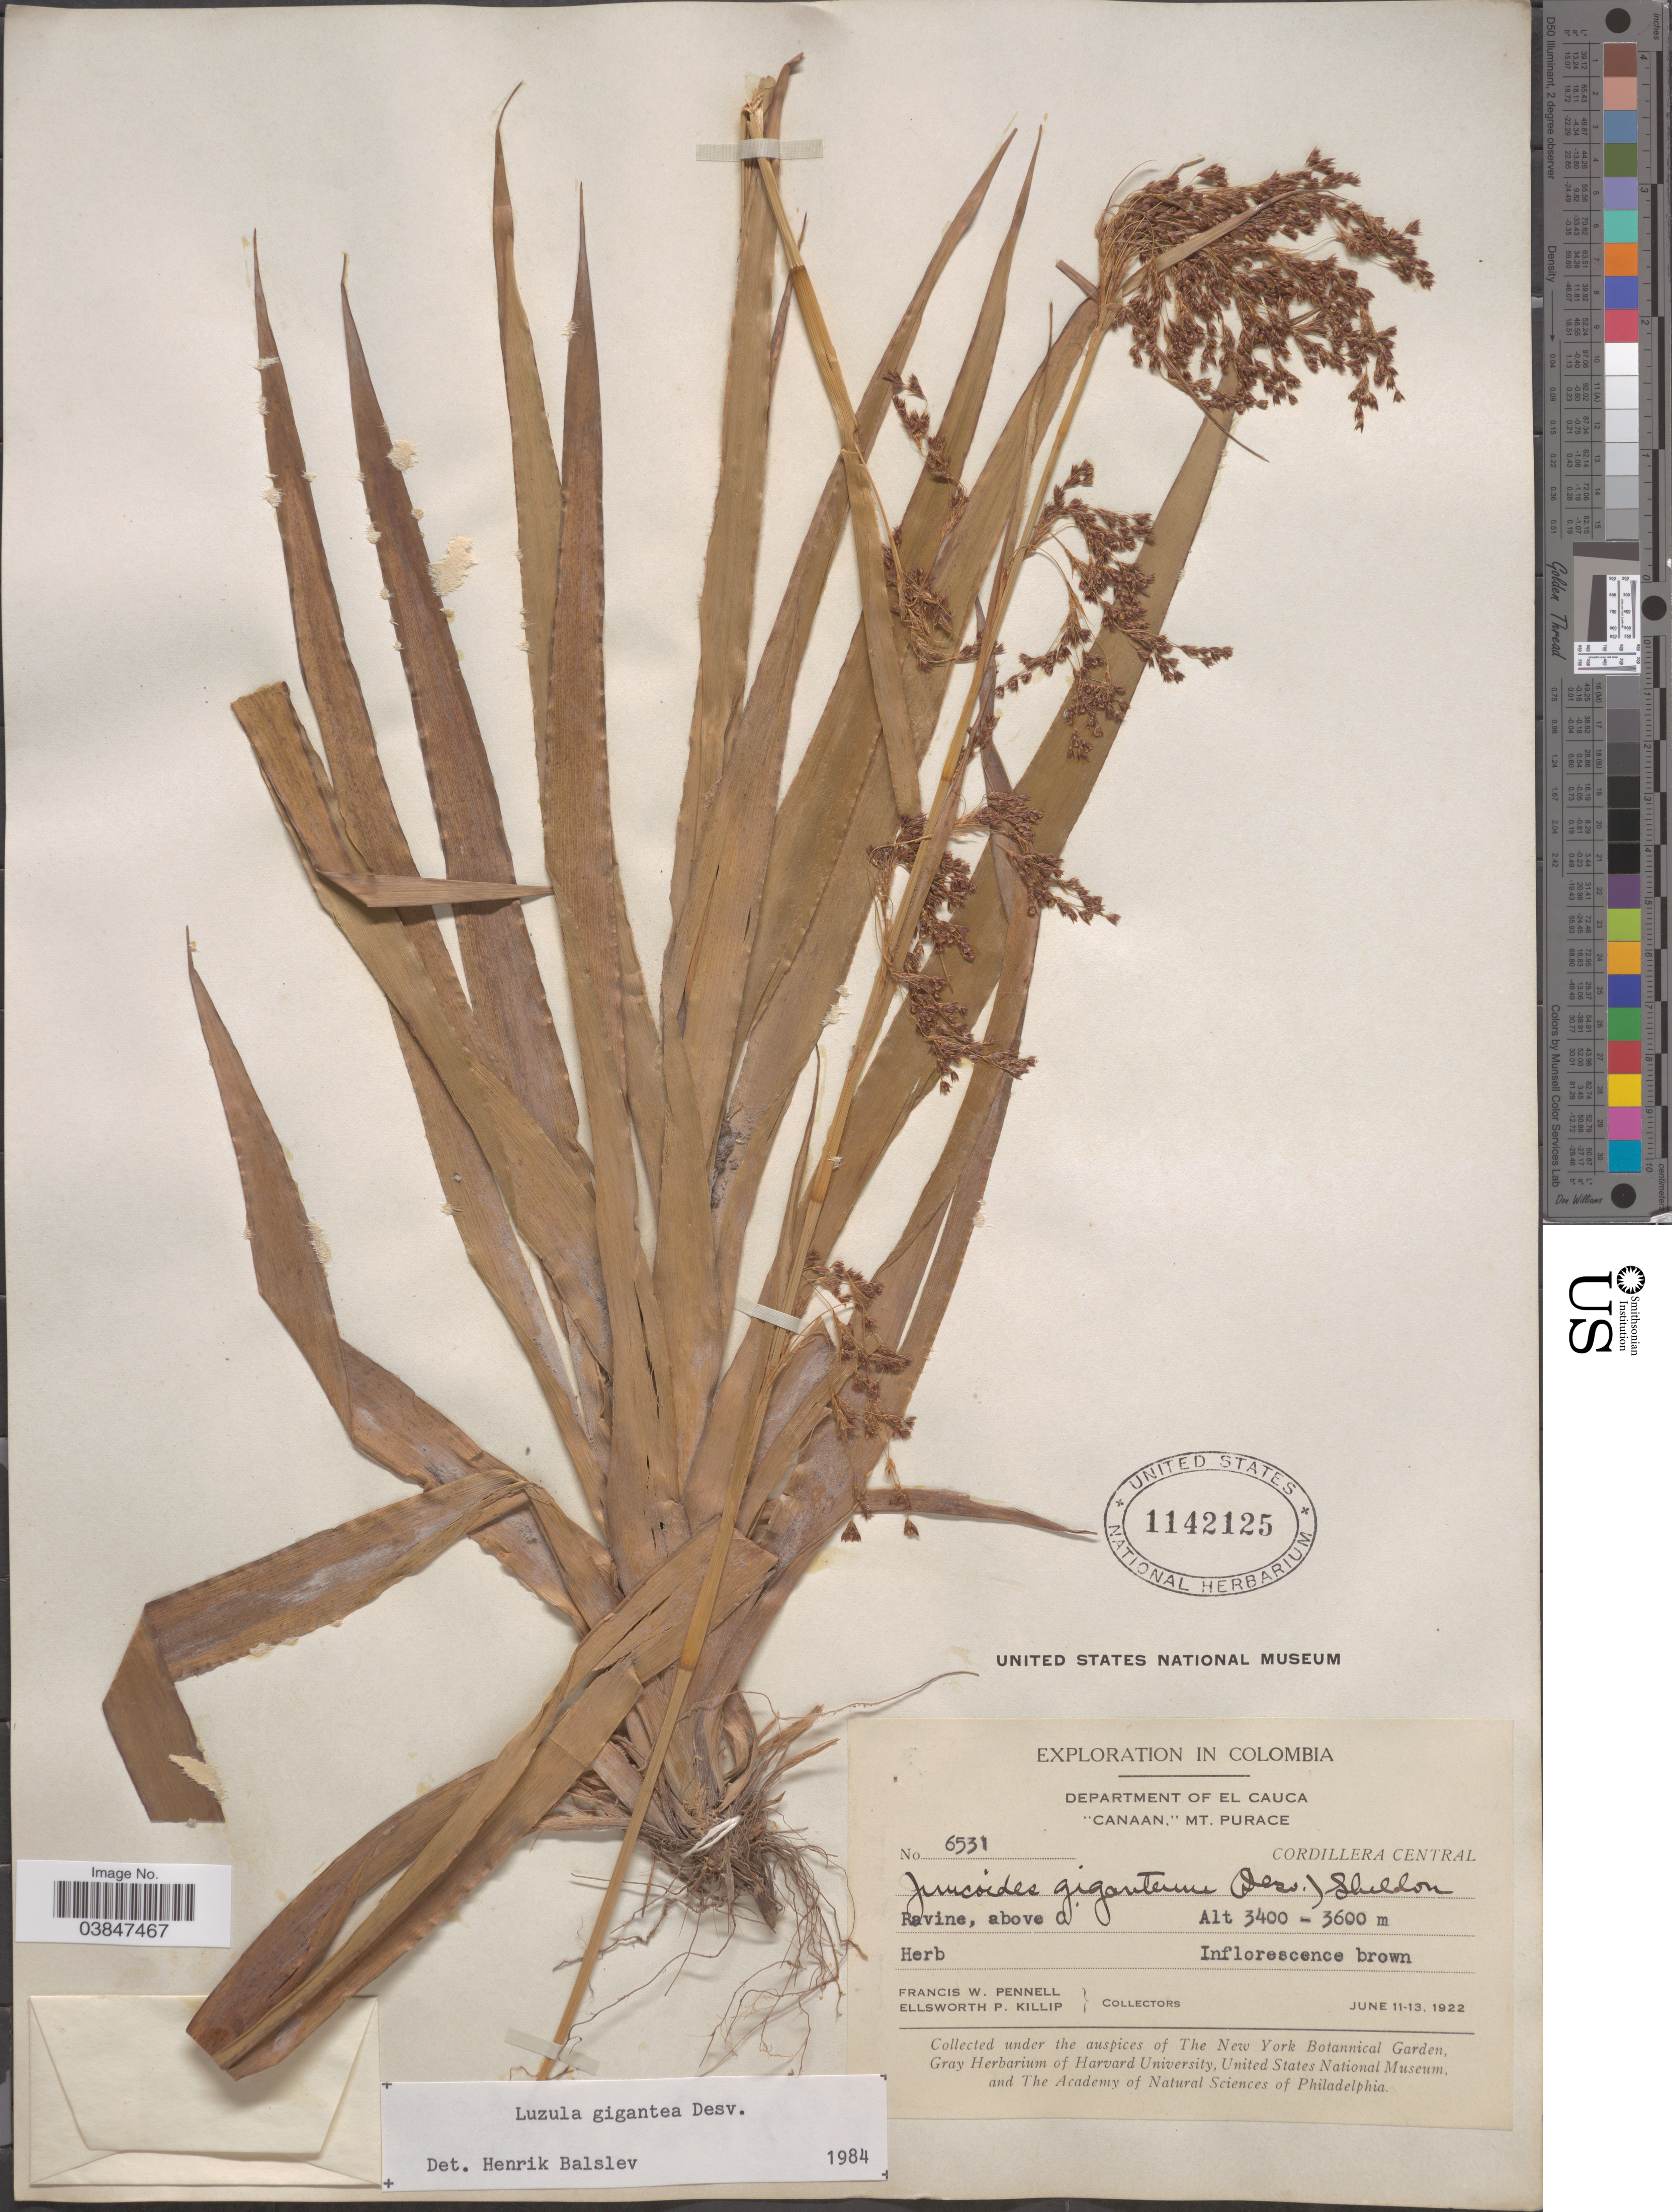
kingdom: Plantae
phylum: Tracheophyta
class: Liliopsida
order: Poales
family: Juncaceae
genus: Luzula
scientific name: Luzula gigantea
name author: Desv.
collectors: F. W. Pennell & E. P. Killip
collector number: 6531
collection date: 1922-06-11/1922-06-13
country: Colombia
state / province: Cauca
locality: Department of El Cauca. "Canaan," Mt. Purace. Cordillera Central. Ravine, above C.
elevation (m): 3400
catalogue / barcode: US 1142125